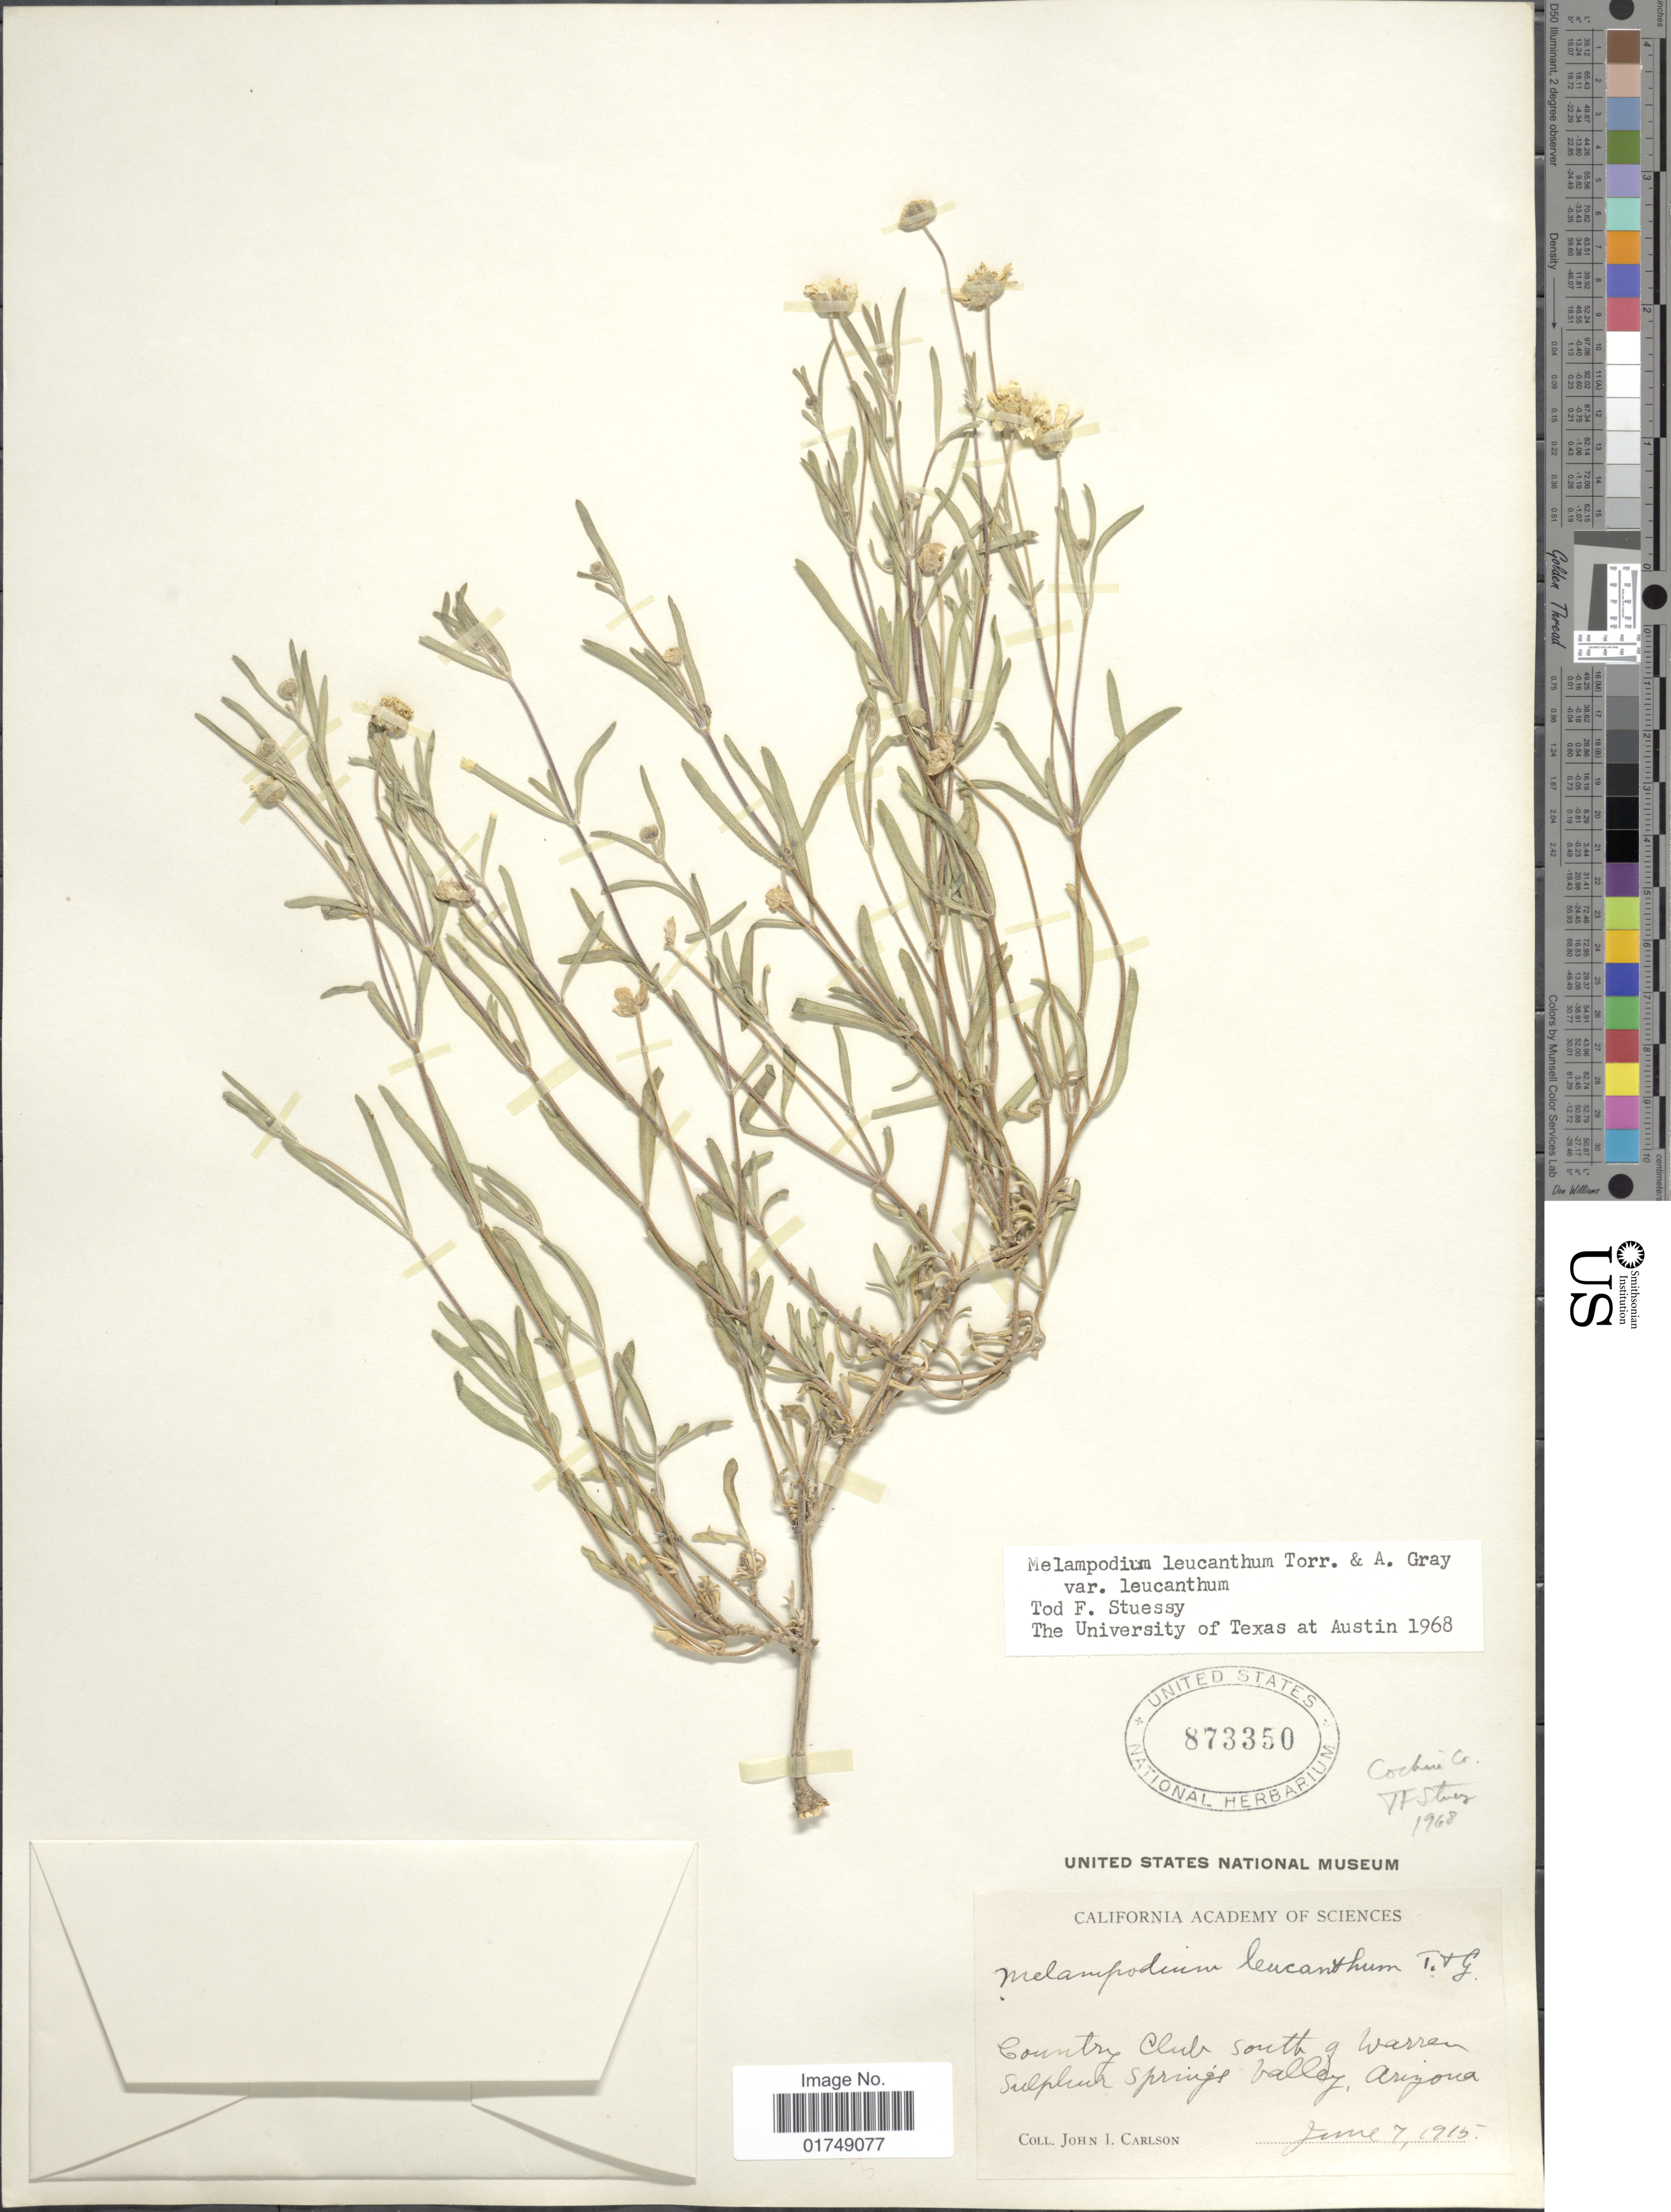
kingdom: Plantae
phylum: Tracheophyta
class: Magnoliopsida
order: Asterales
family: Asteraceae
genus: Melampodium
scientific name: Melampodium leucanthum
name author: Torr. & A. Gray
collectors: J. Carlson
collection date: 1915-06-07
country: United States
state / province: Arizona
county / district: Cochise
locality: Country Club south of Warren Sulphur Springs Valley, Cochise Co.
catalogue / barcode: US 873350